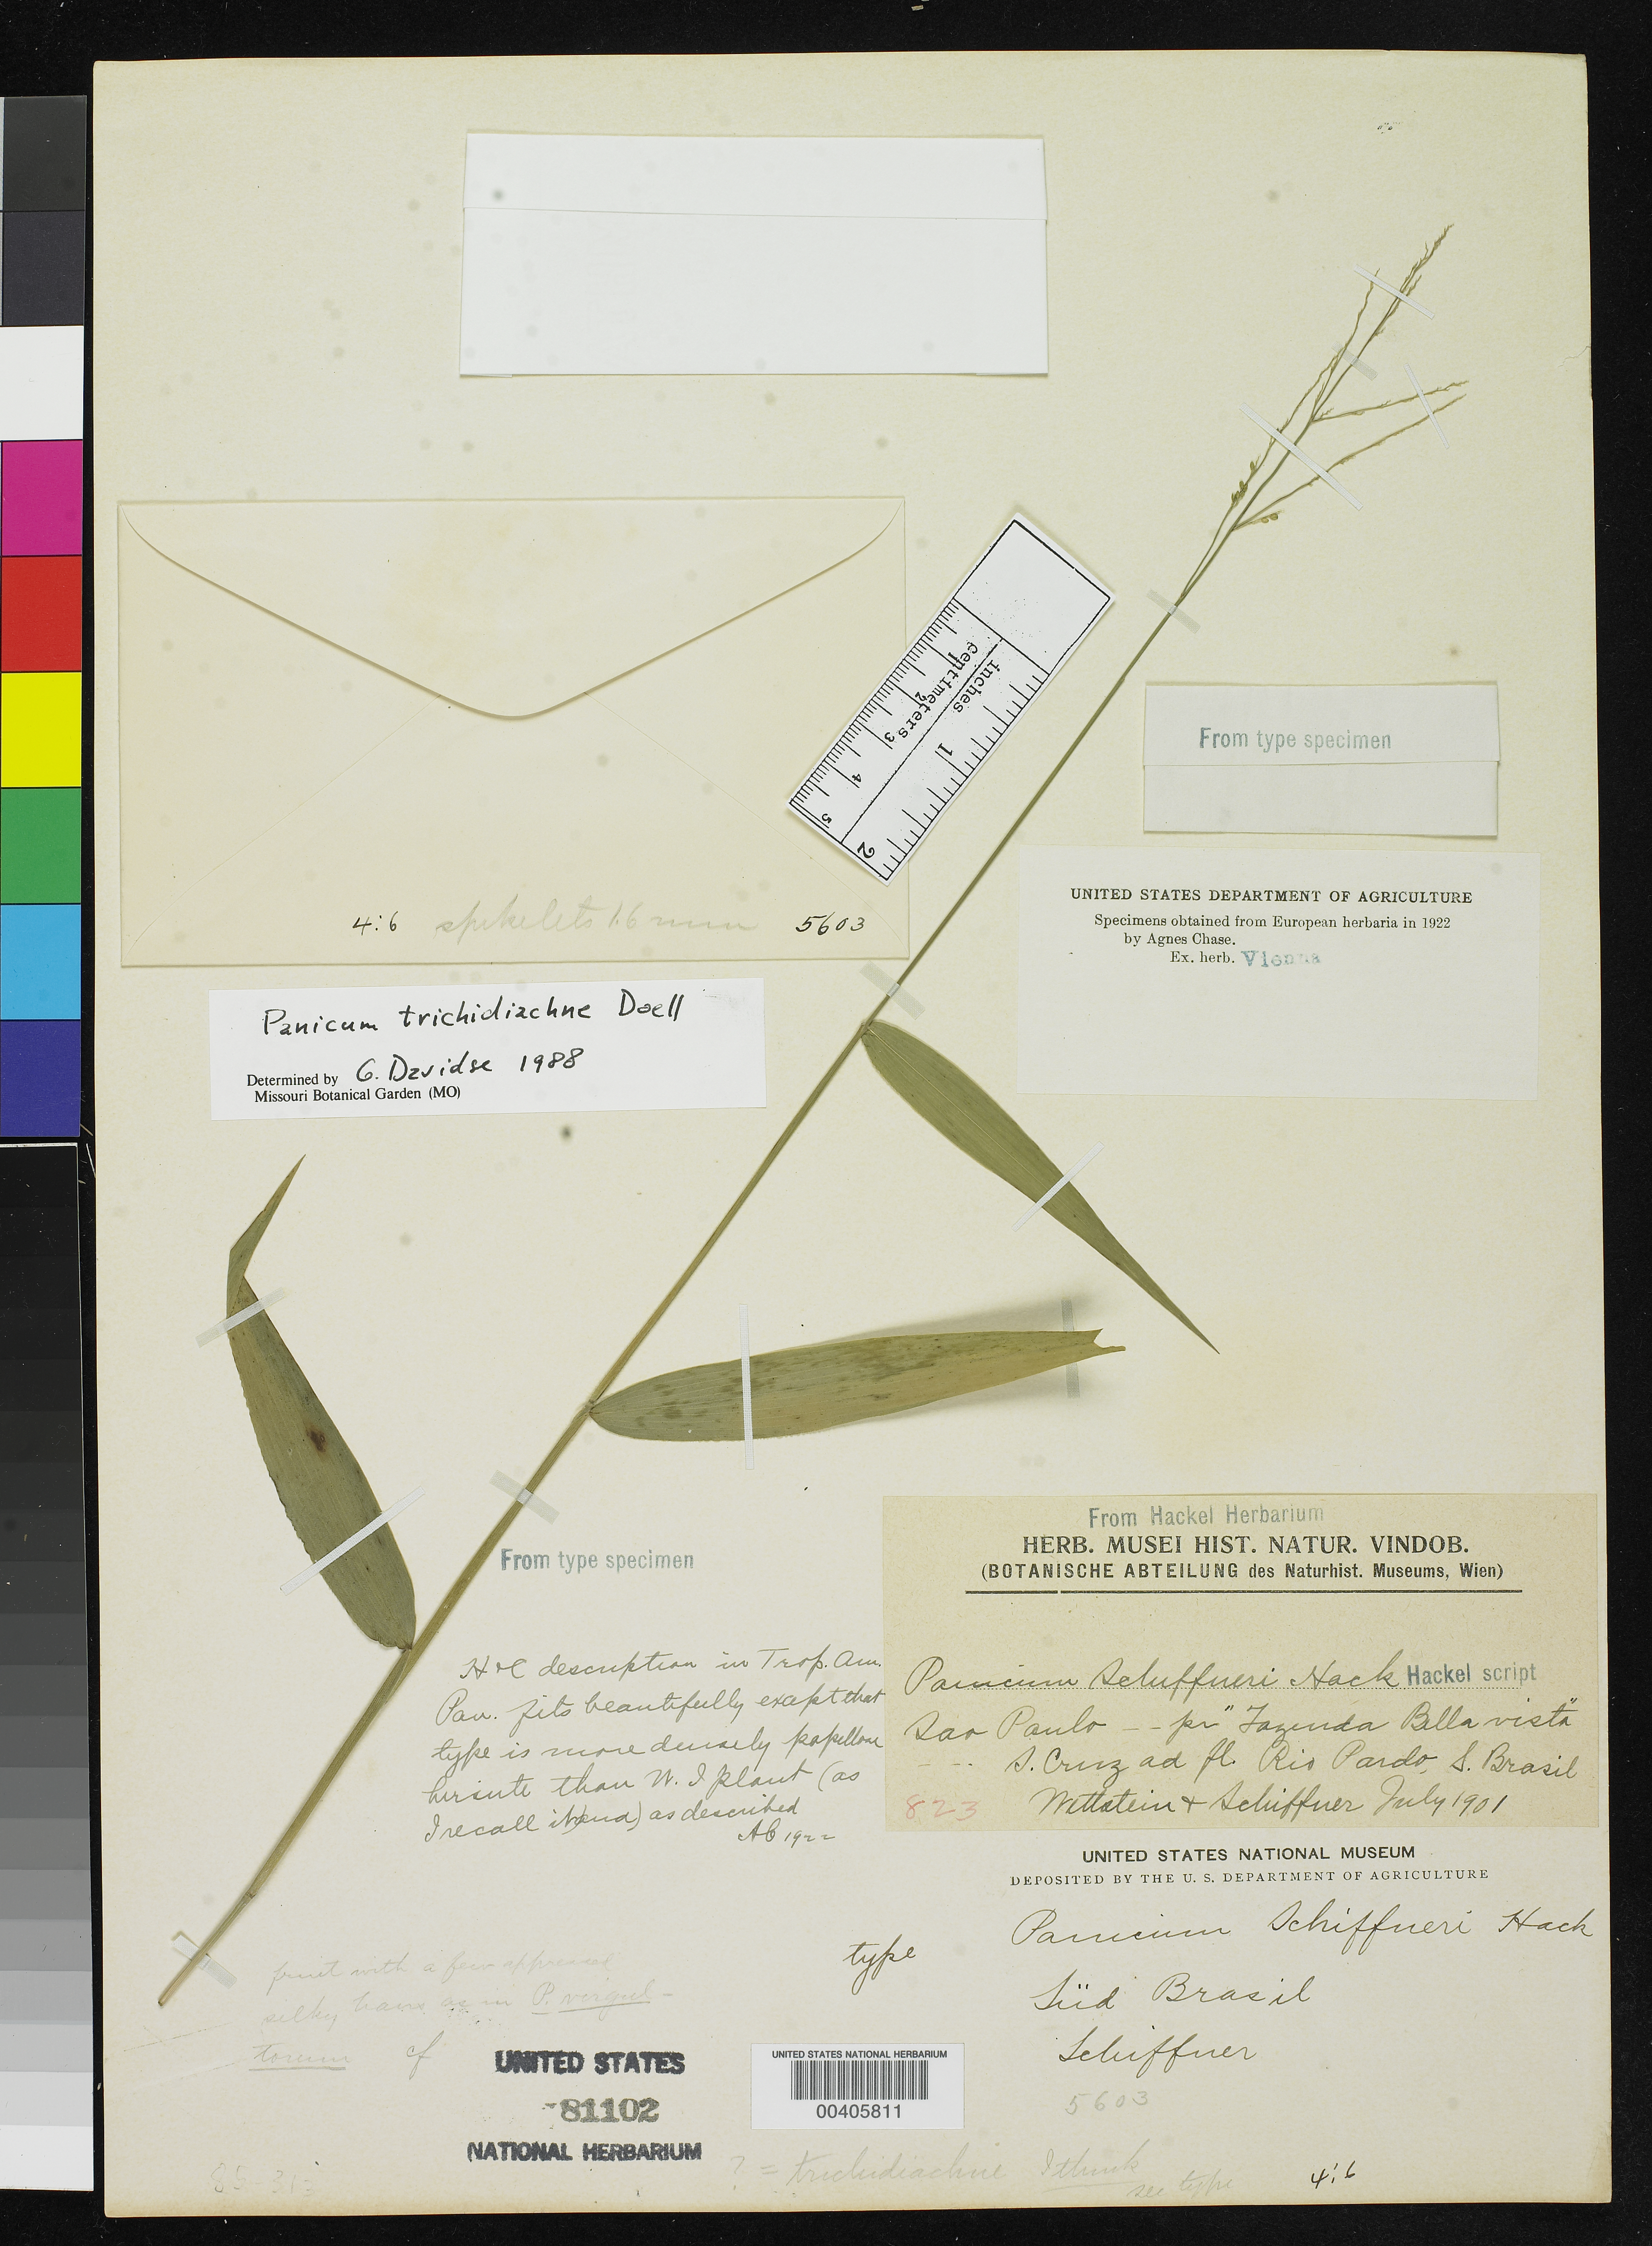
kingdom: Plantae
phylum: Tracheophyta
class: Liliopsida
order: Poales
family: Poaceae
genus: Panicum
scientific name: Panicum schiffneri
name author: Hack.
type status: Type Fragment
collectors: R. von Wettstein & V. F. Schiffner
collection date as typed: Jul 1901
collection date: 1901-07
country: Brazil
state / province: São Paulo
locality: Near Fazenda Bella Vista, Santa Cruz at Rio Pardo.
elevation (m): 500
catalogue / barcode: US 81102